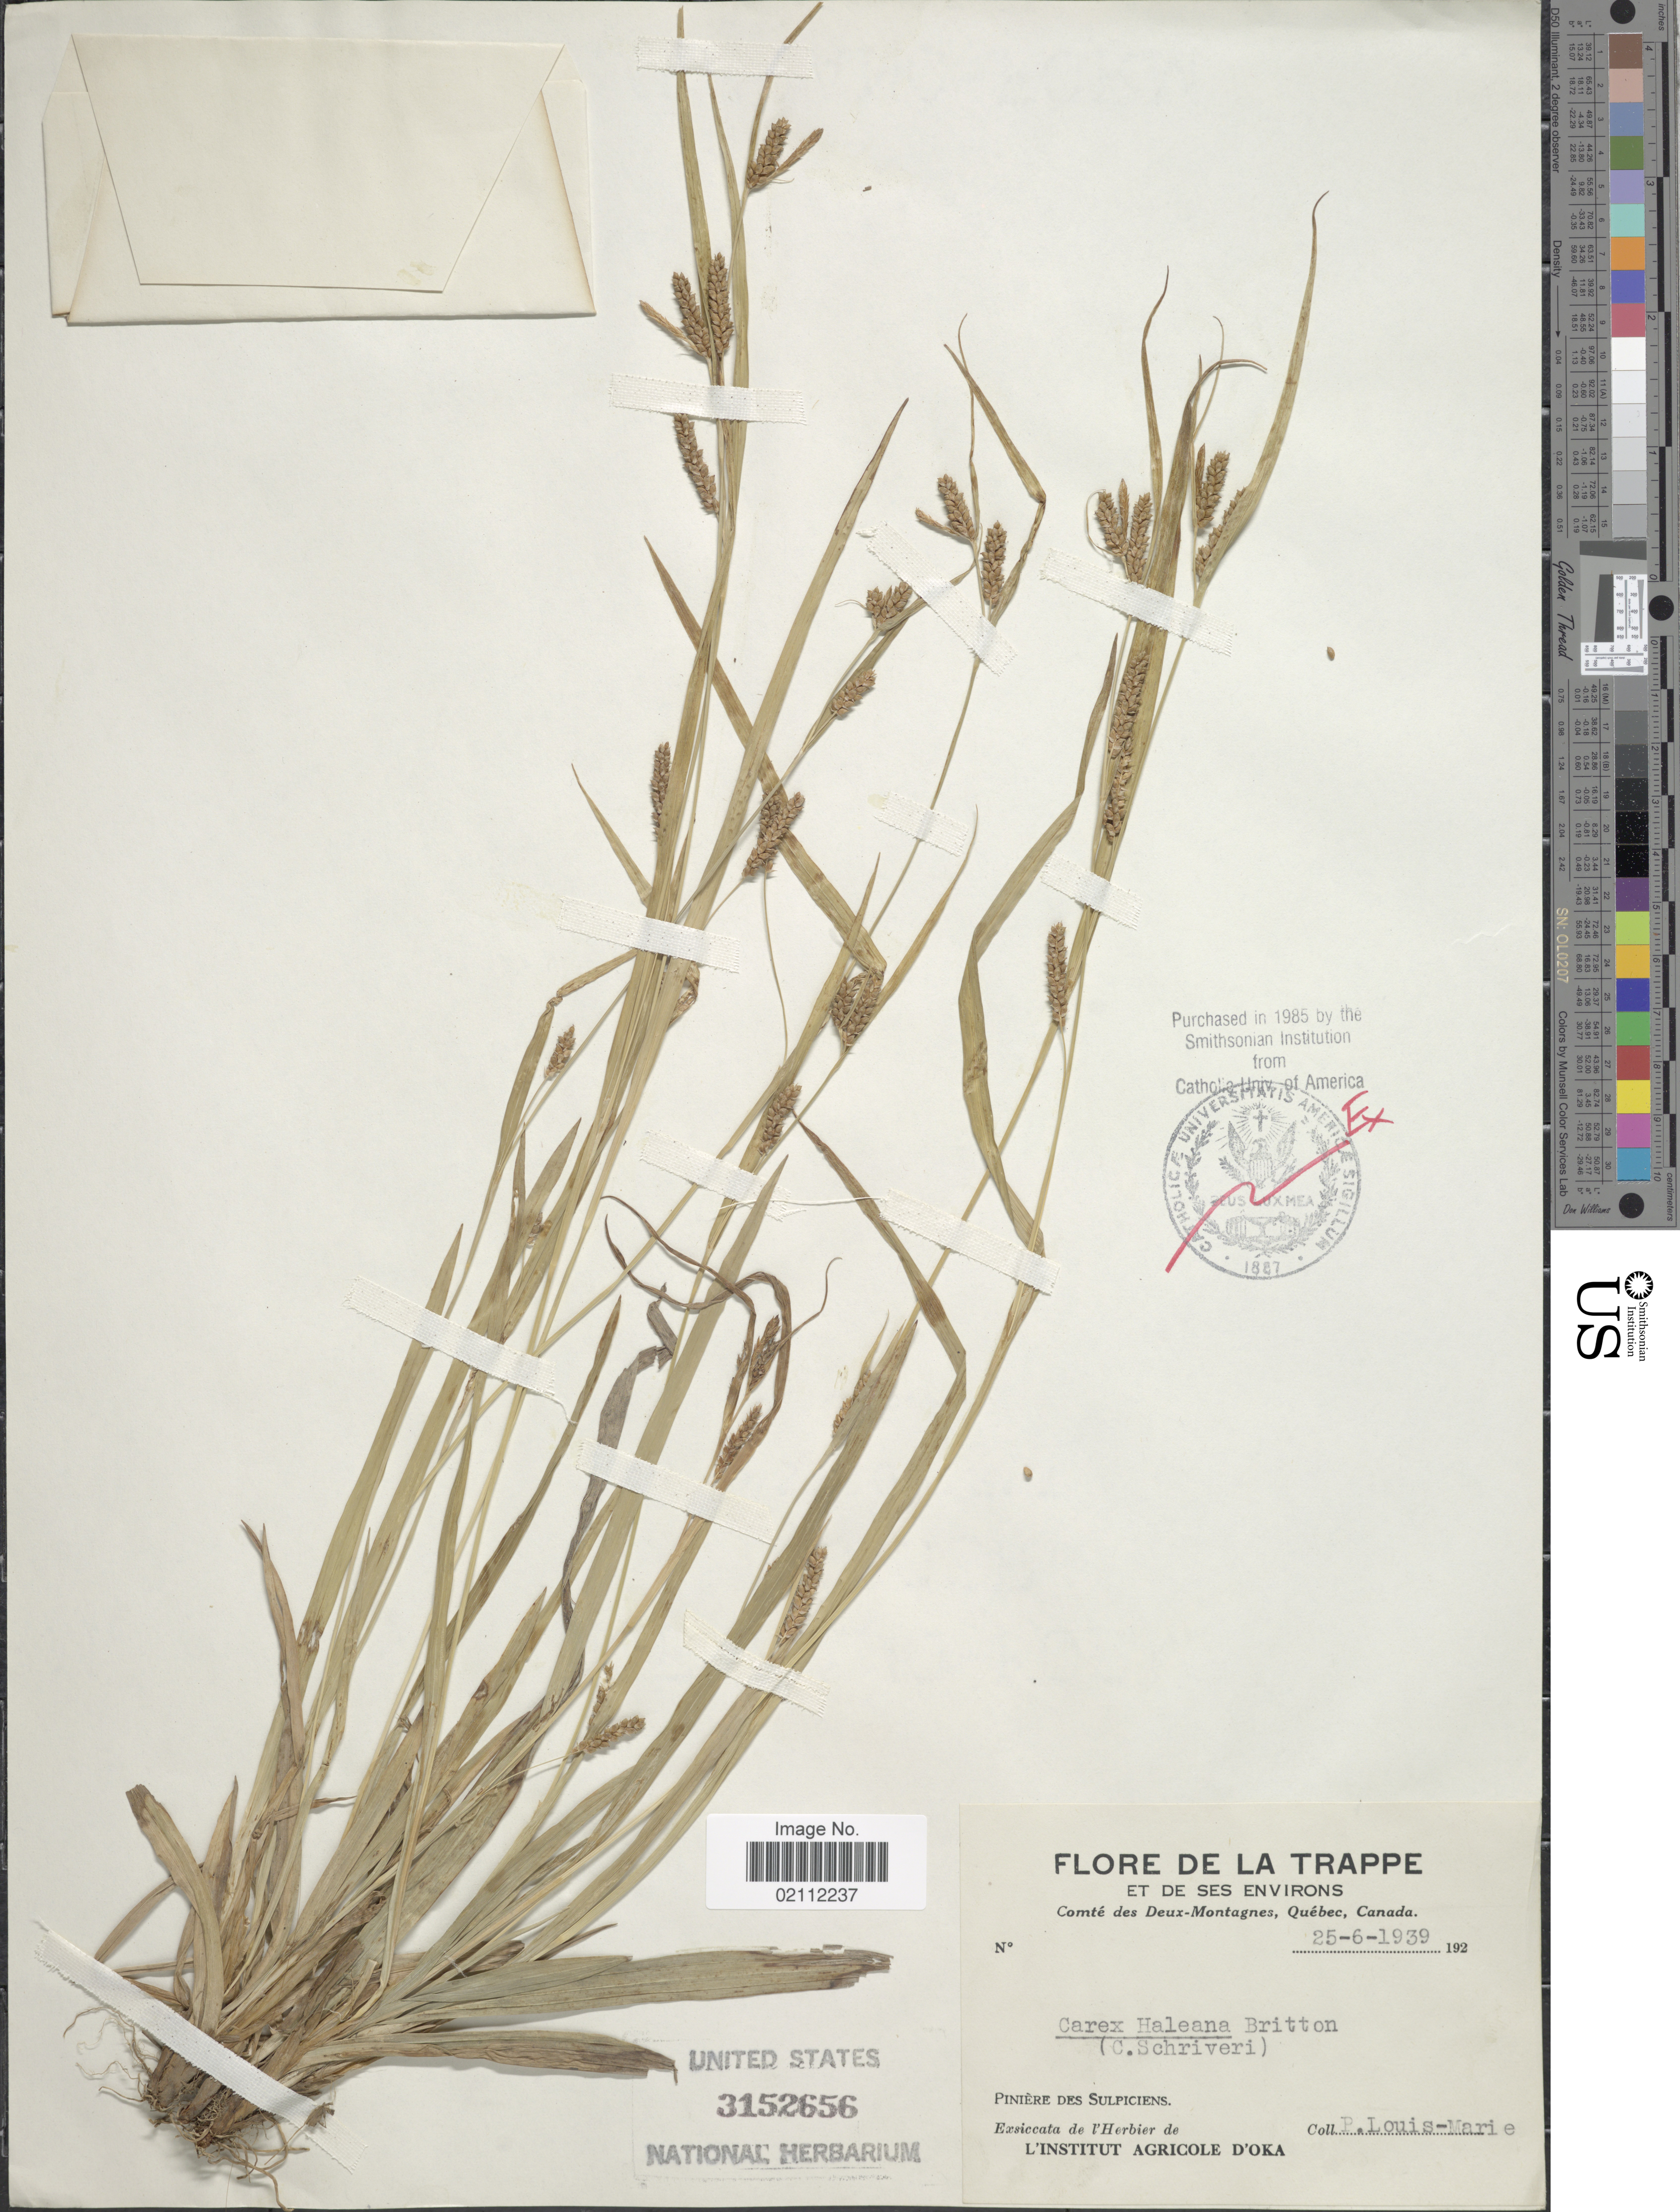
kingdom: Plantae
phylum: Tracheophyta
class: Liliopsida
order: Poales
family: Cyperaceae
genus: Carex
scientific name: Carex granularis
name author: Muhl. ex Willd.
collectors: L.-M. LaLonde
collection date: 1939-06-25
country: Canada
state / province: Quebec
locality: La Trappe et de ses environs. Comté des Deux-Montagnes. Pinière des Sulpiciens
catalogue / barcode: US 3152656